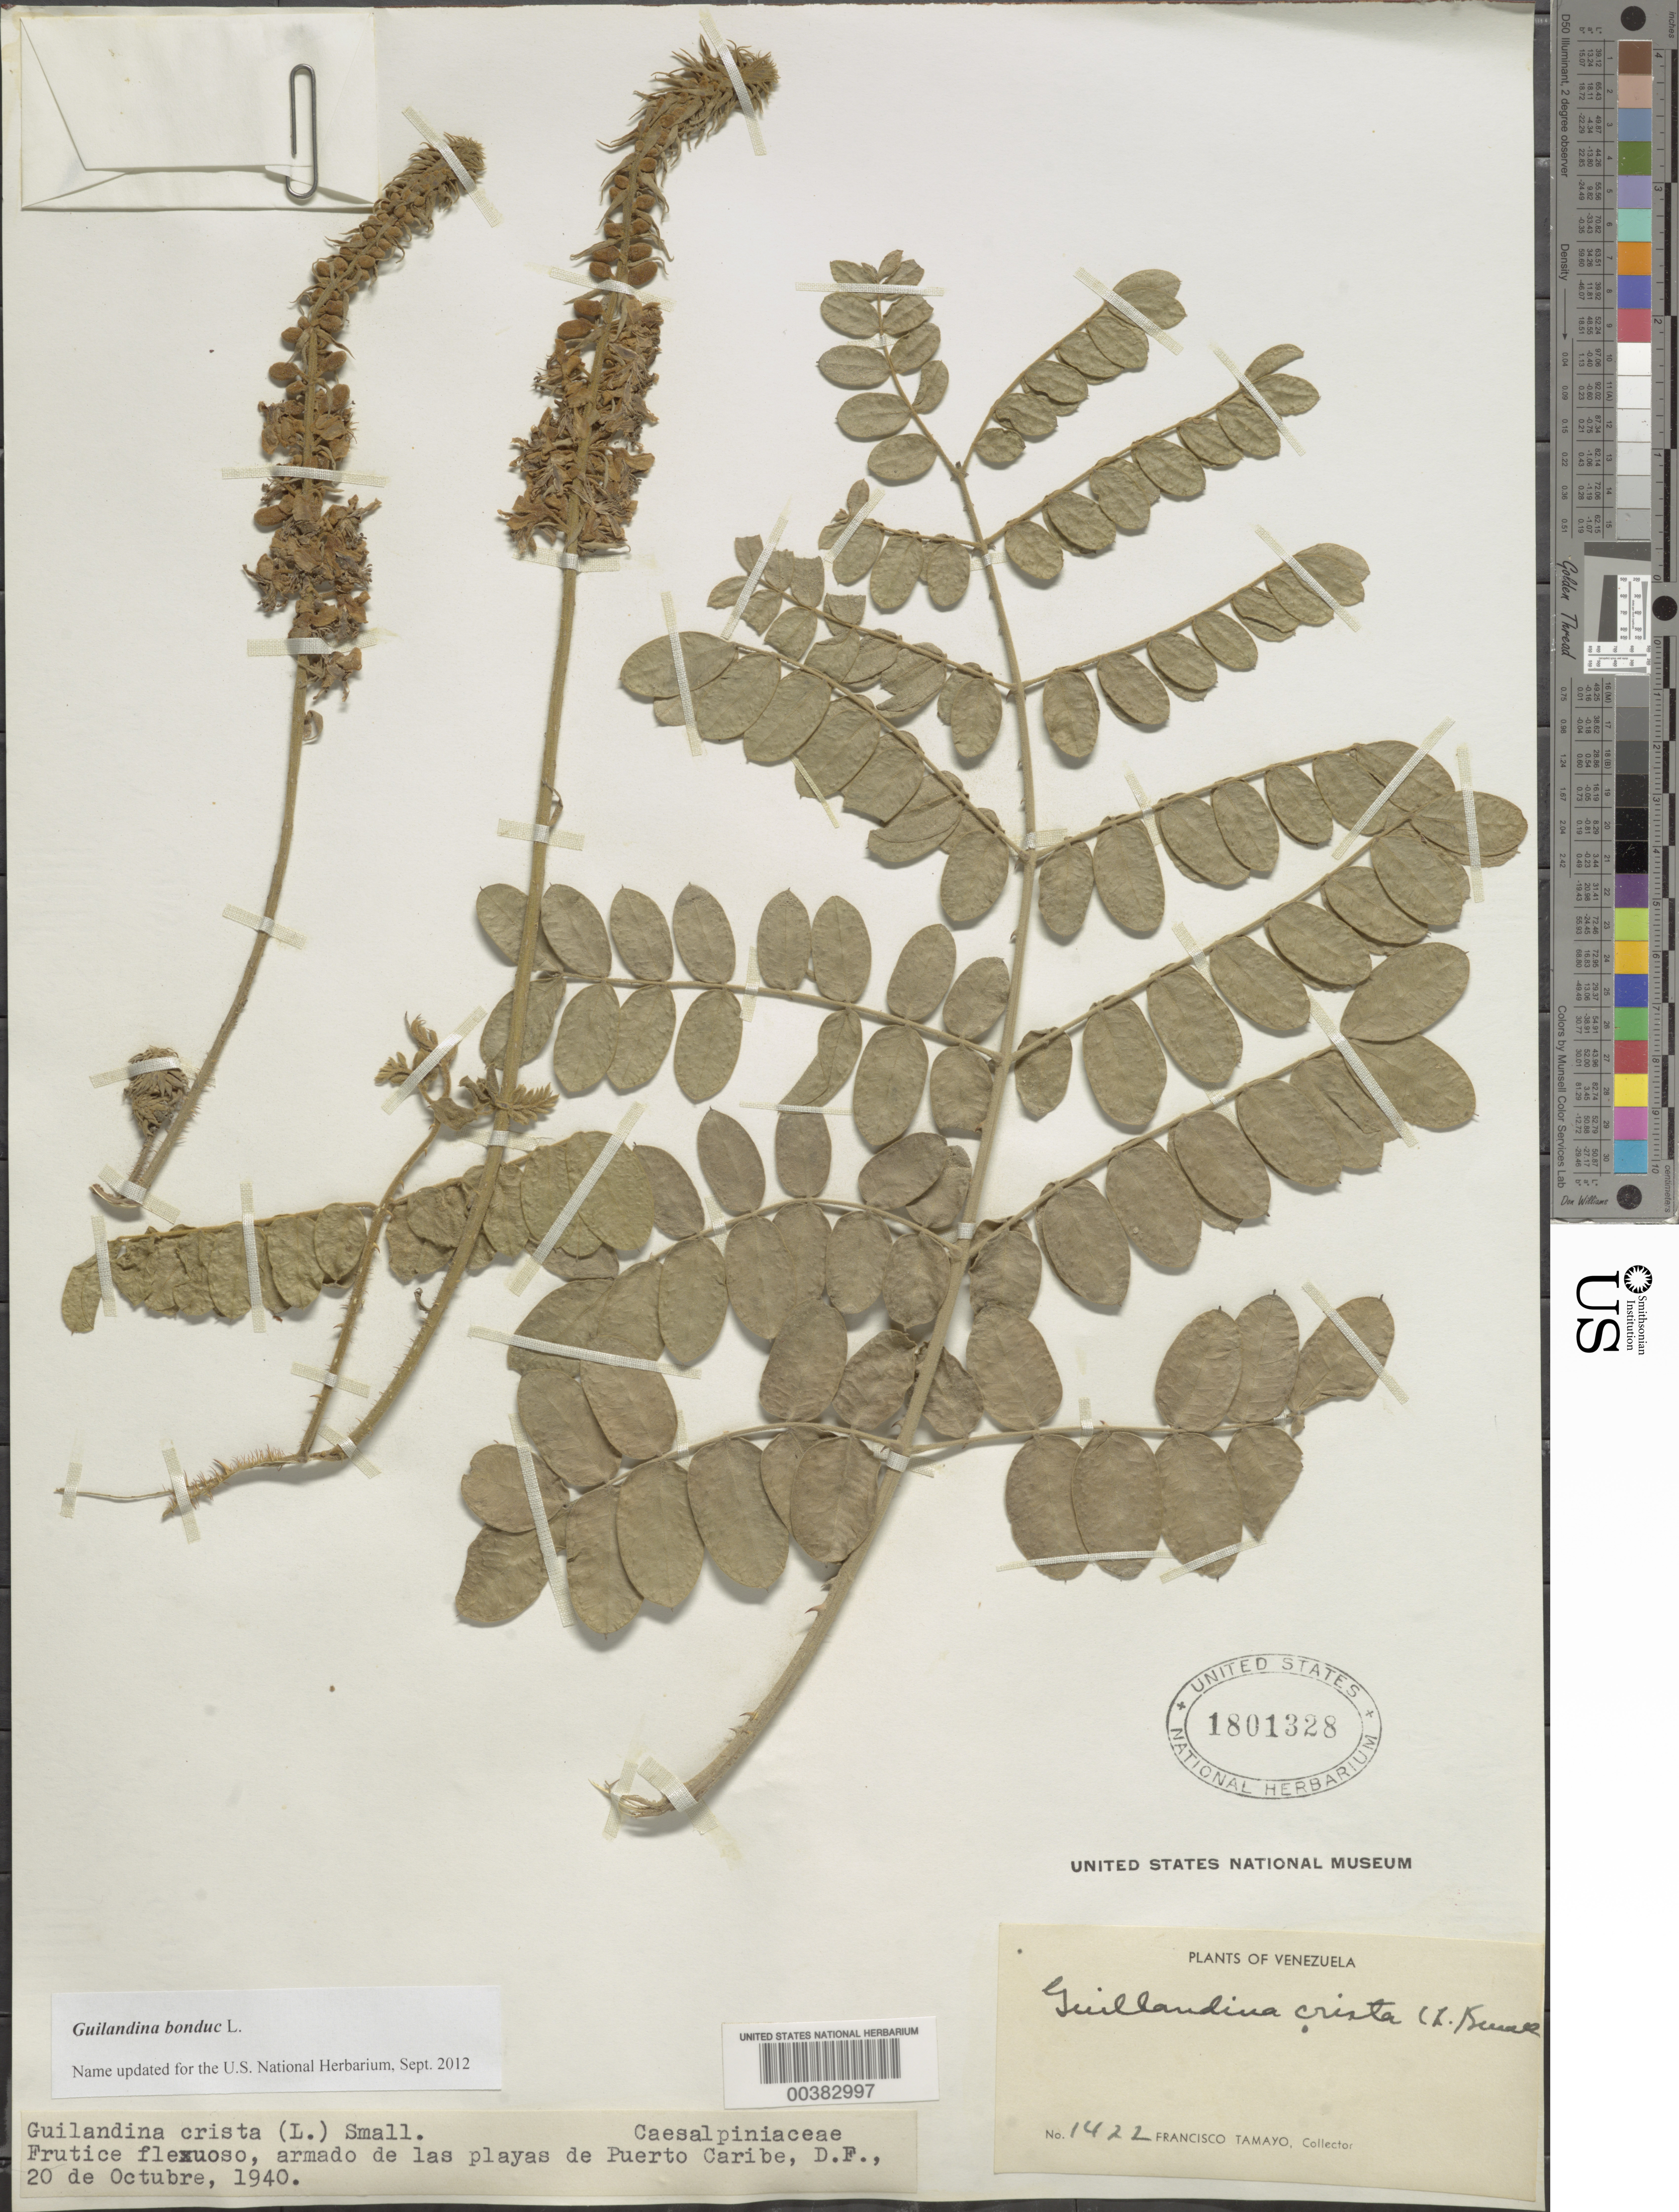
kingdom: Plantae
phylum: Tracheophyta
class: Magnoliopsida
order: Fabales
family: Fabaceae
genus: Guilandina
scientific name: Guilandina bonduc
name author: L.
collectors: F. Tamayo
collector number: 1422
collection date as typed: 20 Oct 1940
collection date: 1940-10-20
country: Venezuela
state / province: Distrito Federal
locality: Armado de las playas de puerto caribe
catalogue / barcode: US 1801328